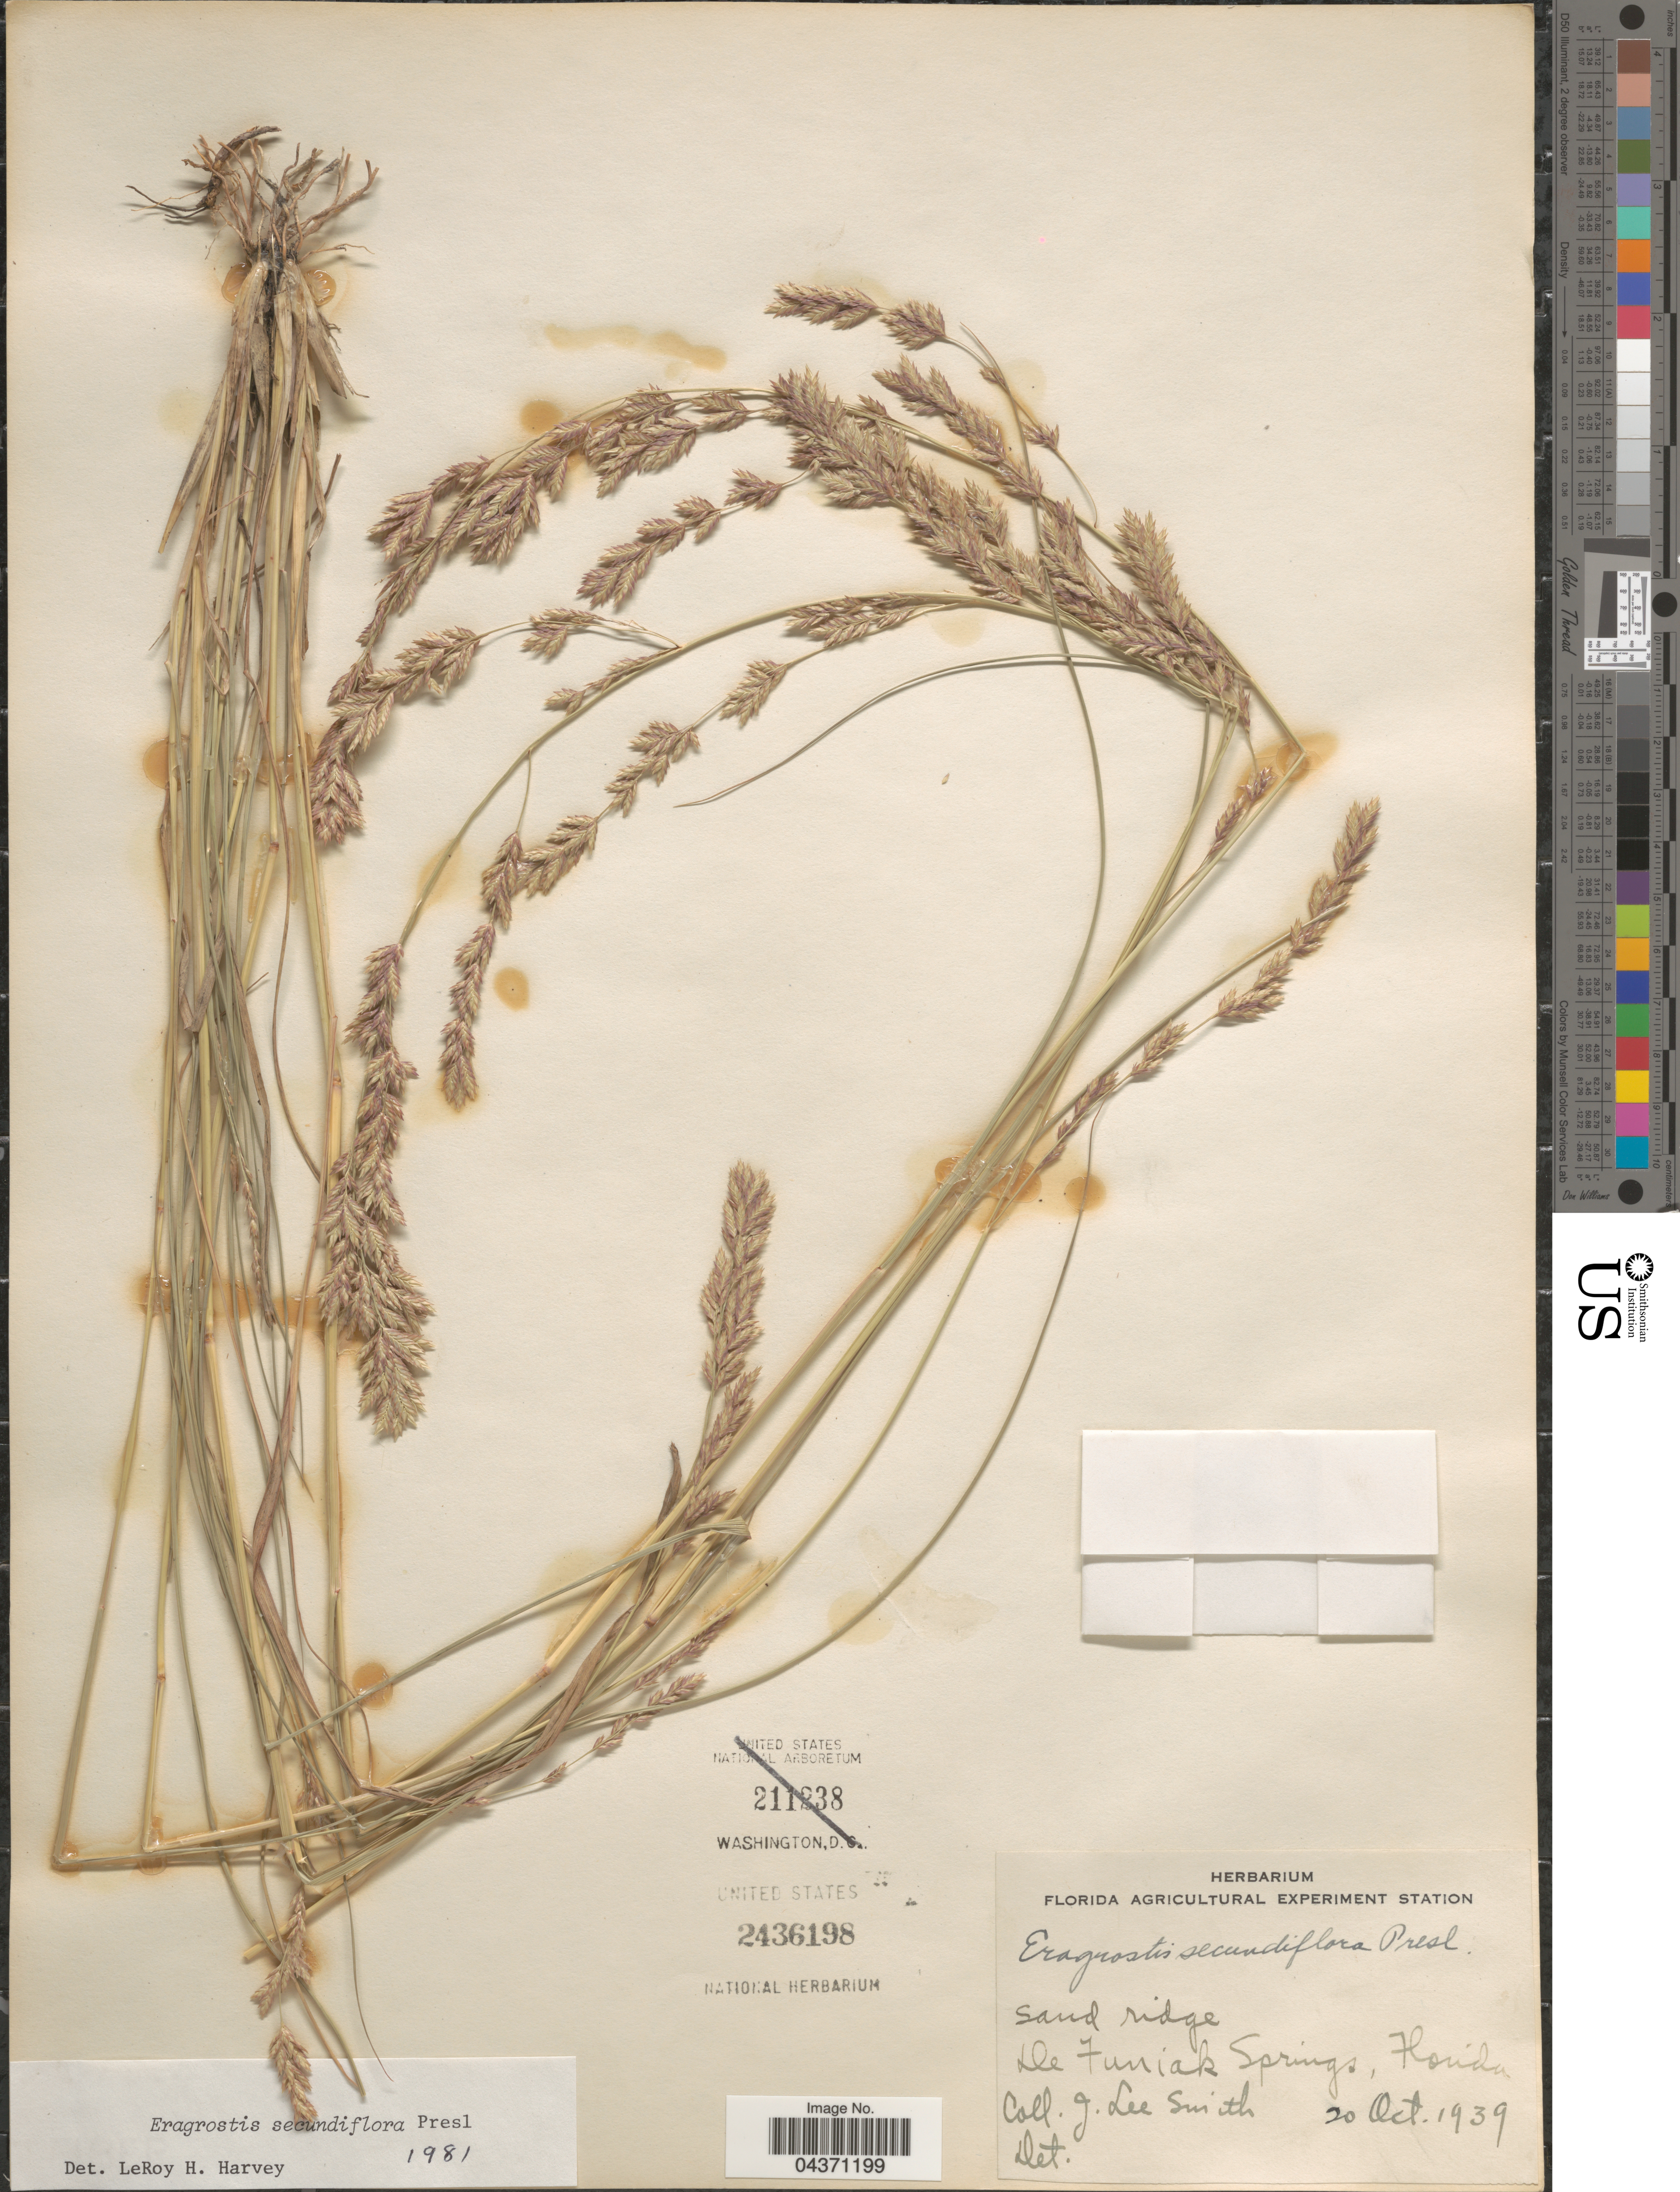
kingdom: Plantae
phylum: Tracheophyta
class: Liliopsida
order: Poales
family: Poaceae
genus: Eragrostis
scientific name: Eragrostis secundiflora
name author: J. Presl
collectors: J. Smith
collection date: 1939-10-20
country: United States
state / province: Florida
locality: Sand ridge. De Funiak Springs.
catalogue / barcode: US 2436198